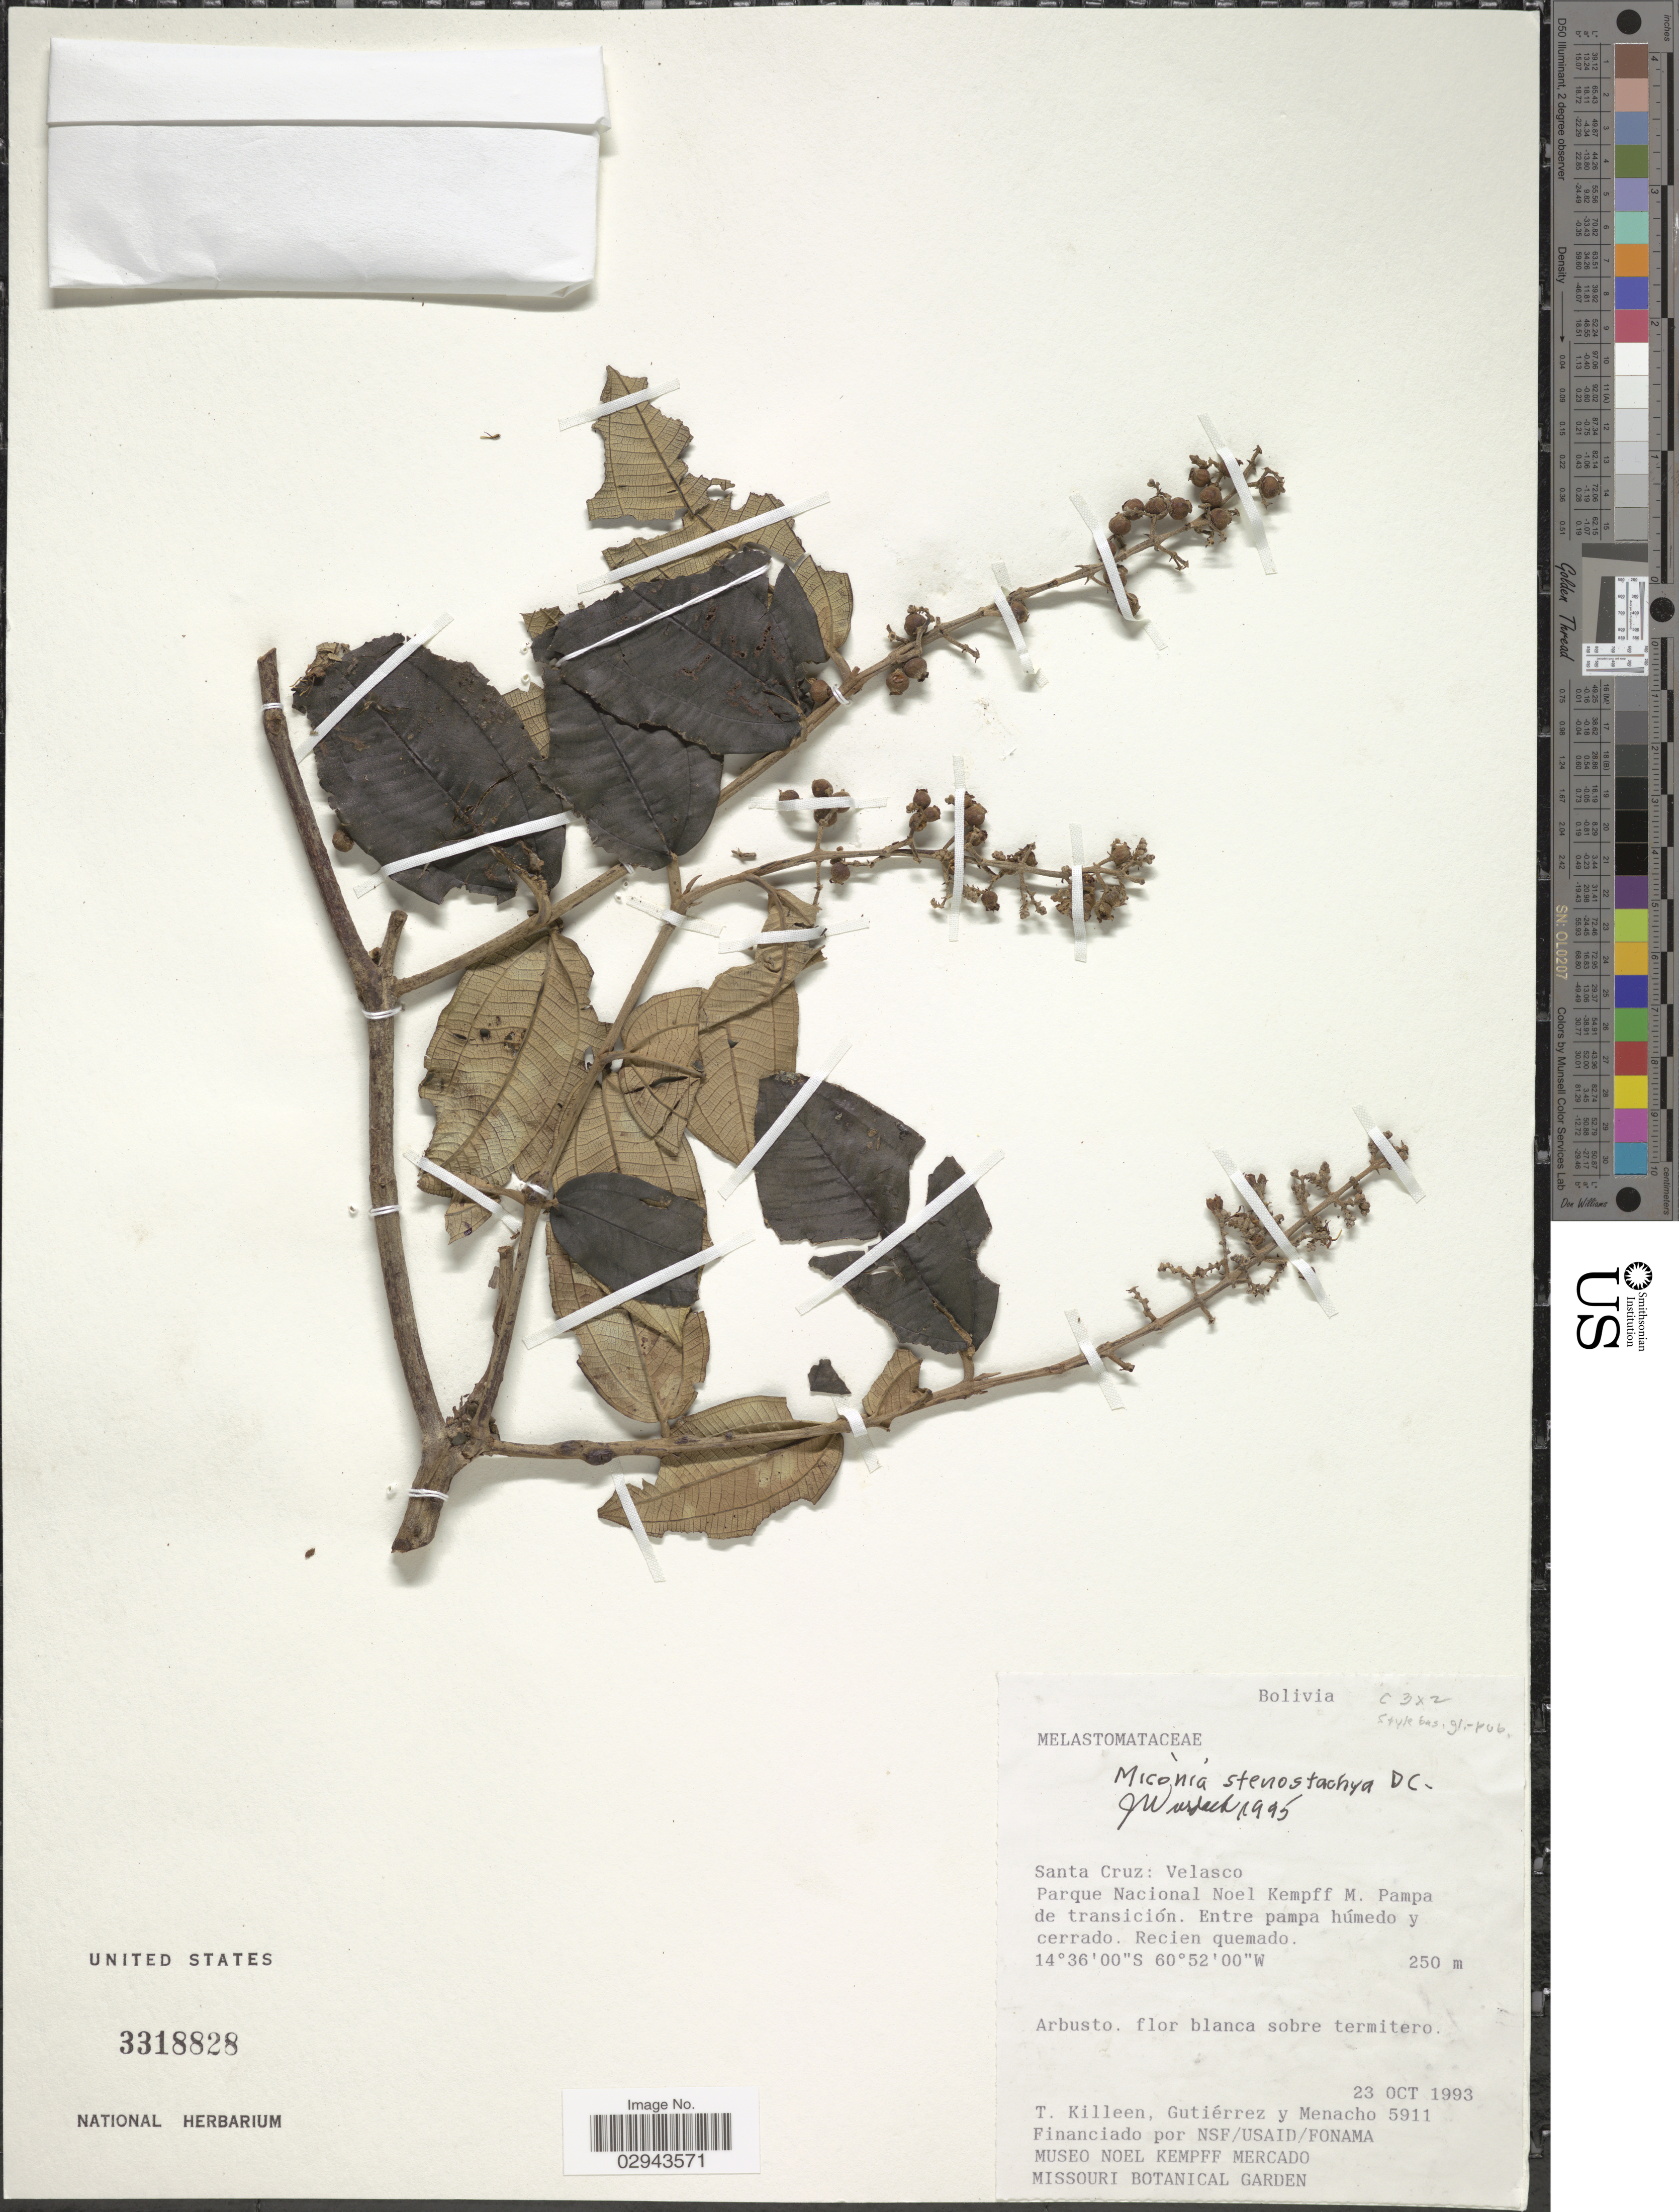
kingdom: Plantae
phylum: Tracheophyta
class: Magnoliopsida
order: Myrtales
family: Melastomataceae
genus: Miconia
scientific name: Miconia stenostachya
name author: DC.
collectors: T. J. Killeen, Gutiérrez, -- & Menacho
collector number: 5911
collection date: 1993-10-23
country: Bolivia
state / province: Santa Cruz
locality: Velasco. Parque Nacional Noel Kempff M. Pampa de transición.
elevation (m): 250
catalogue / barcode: US 3318828